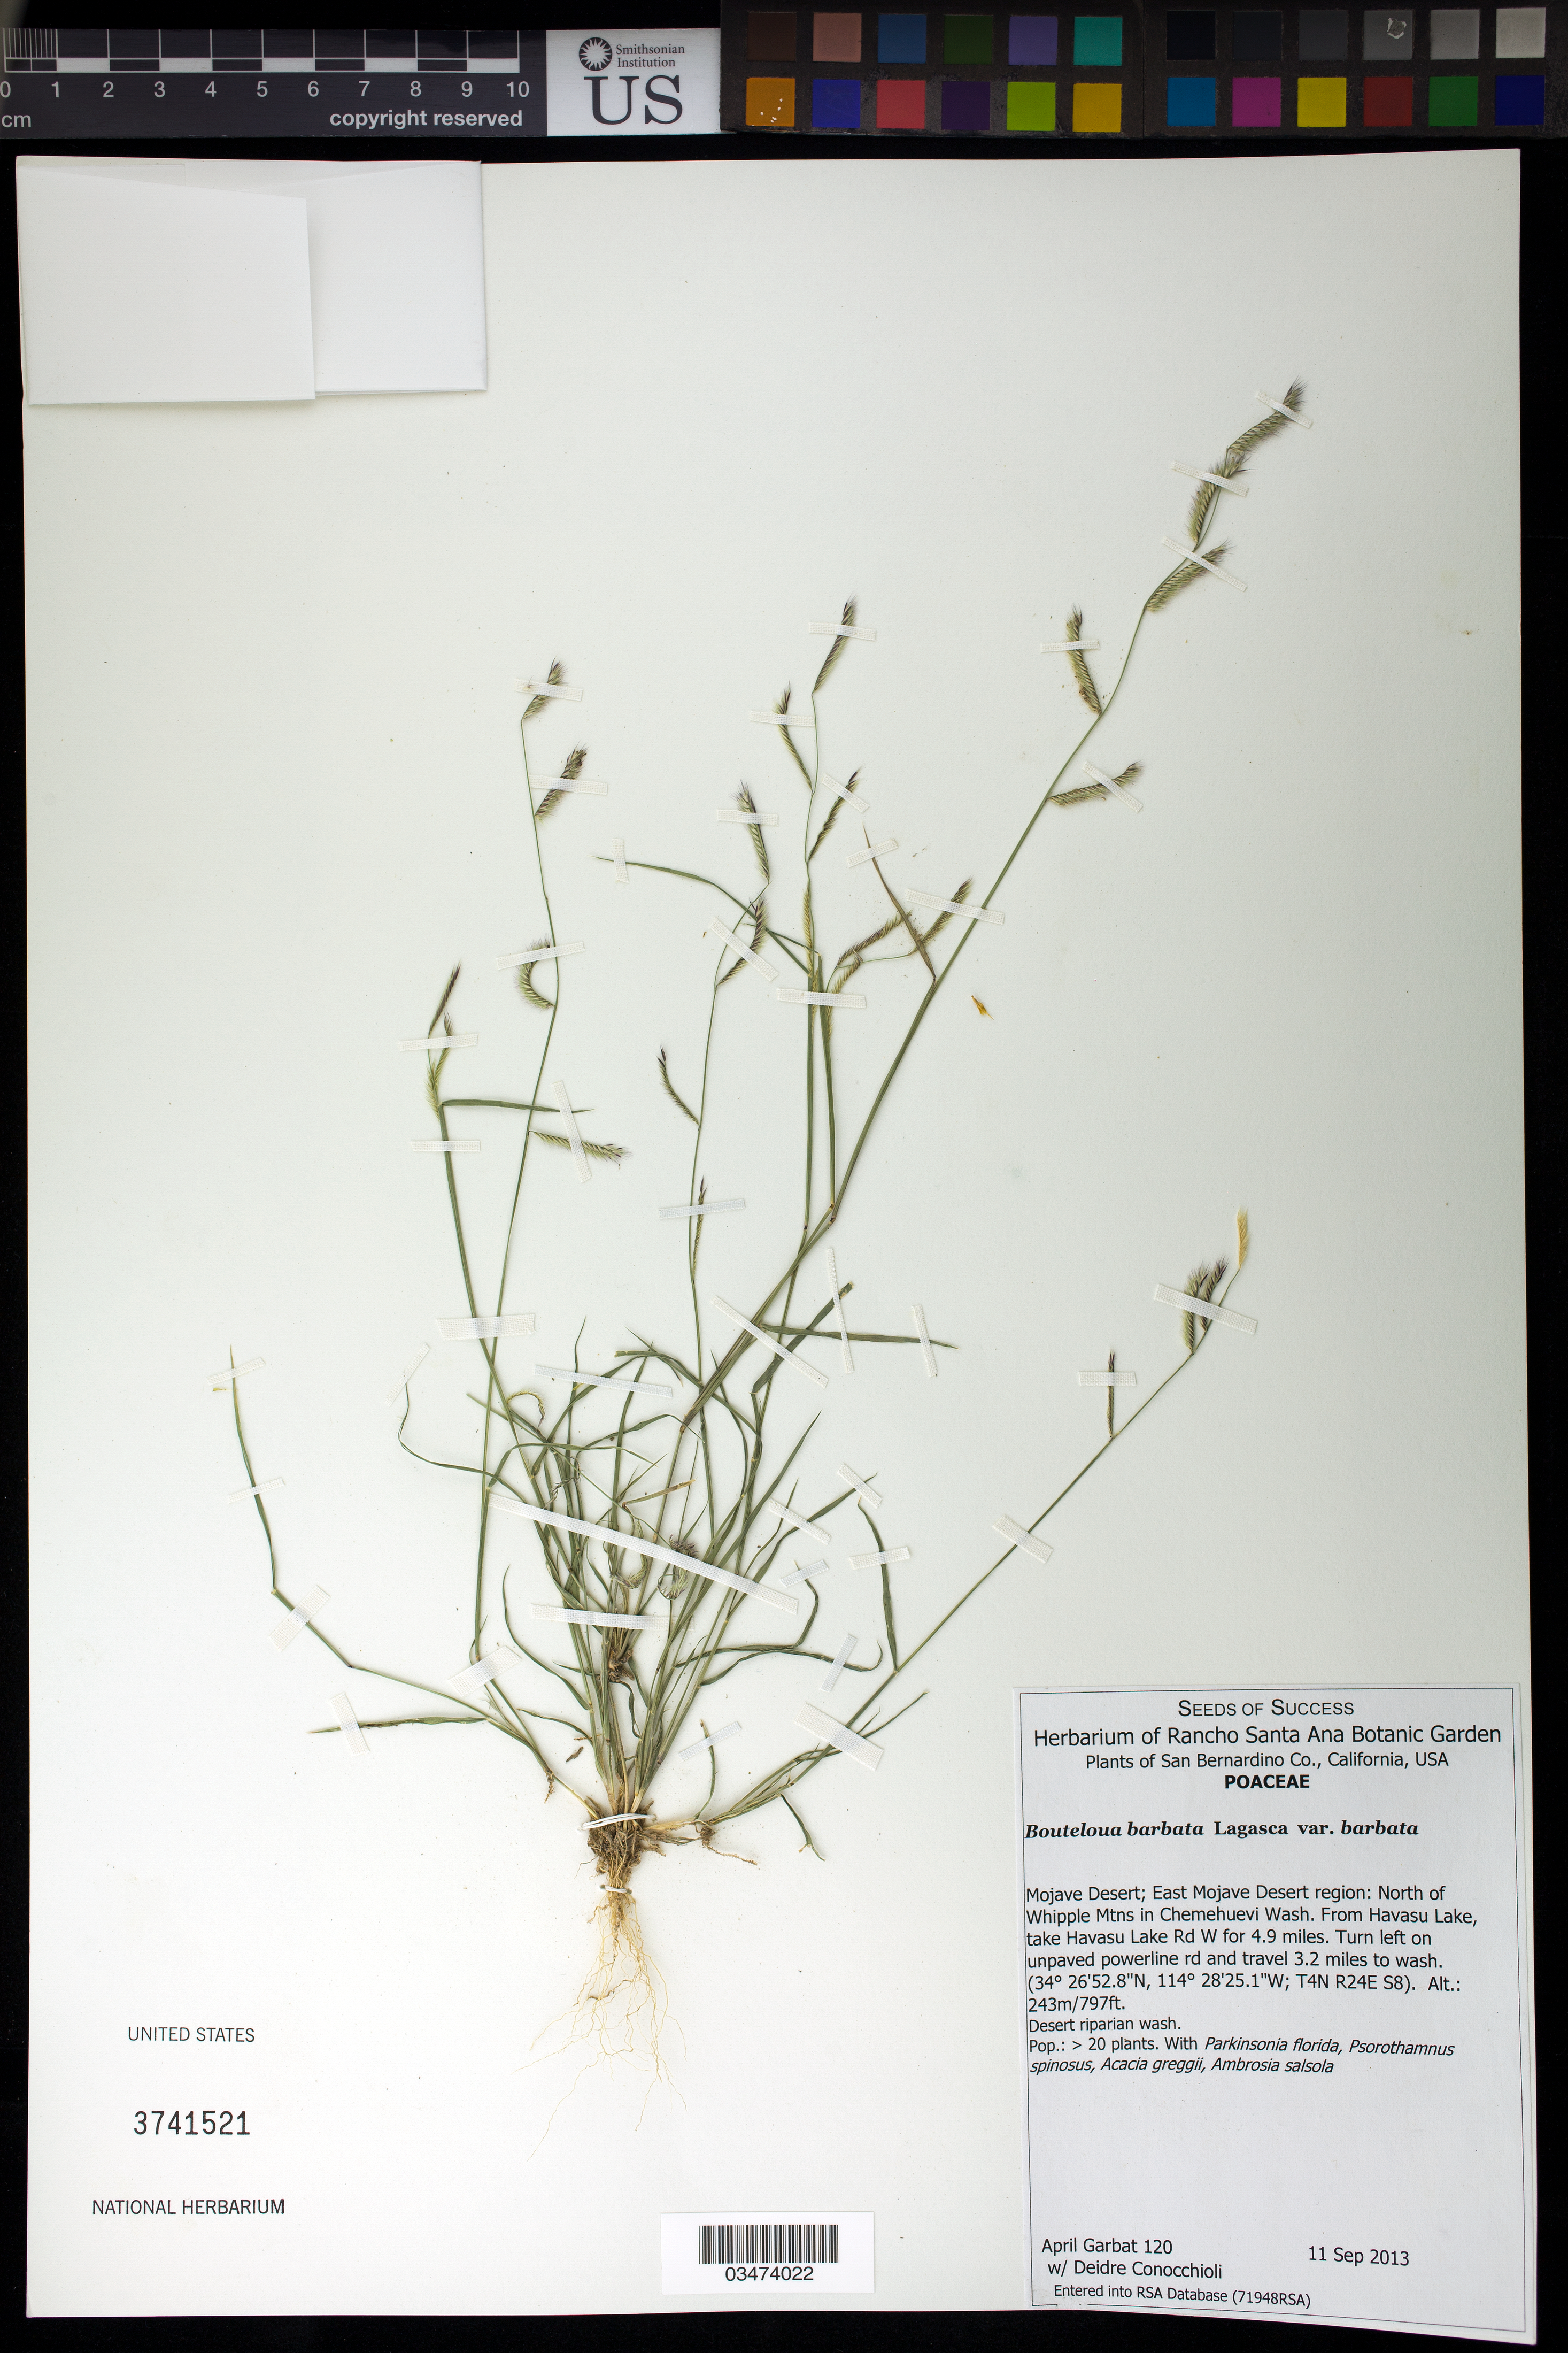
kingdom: Plantae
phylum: Tracheophyta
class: Liliopsida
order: Poales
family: Poaceae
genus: Bouteloua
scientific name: Bouteloua barbata var. barbata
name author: Lagger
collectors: A. Garbat & D. Conocchioli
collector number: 120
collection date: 2013-09-11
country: United States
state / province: California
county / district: San Bernardino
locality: Mojave Desert, East region, N of Whipple Mnts in Chemehuevi Wash.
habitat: Desert riparian wash. With Parkinsonia florida, Acacia greggii, Ambrosia salsola, ect.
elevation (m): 243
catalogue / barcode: US 3741521